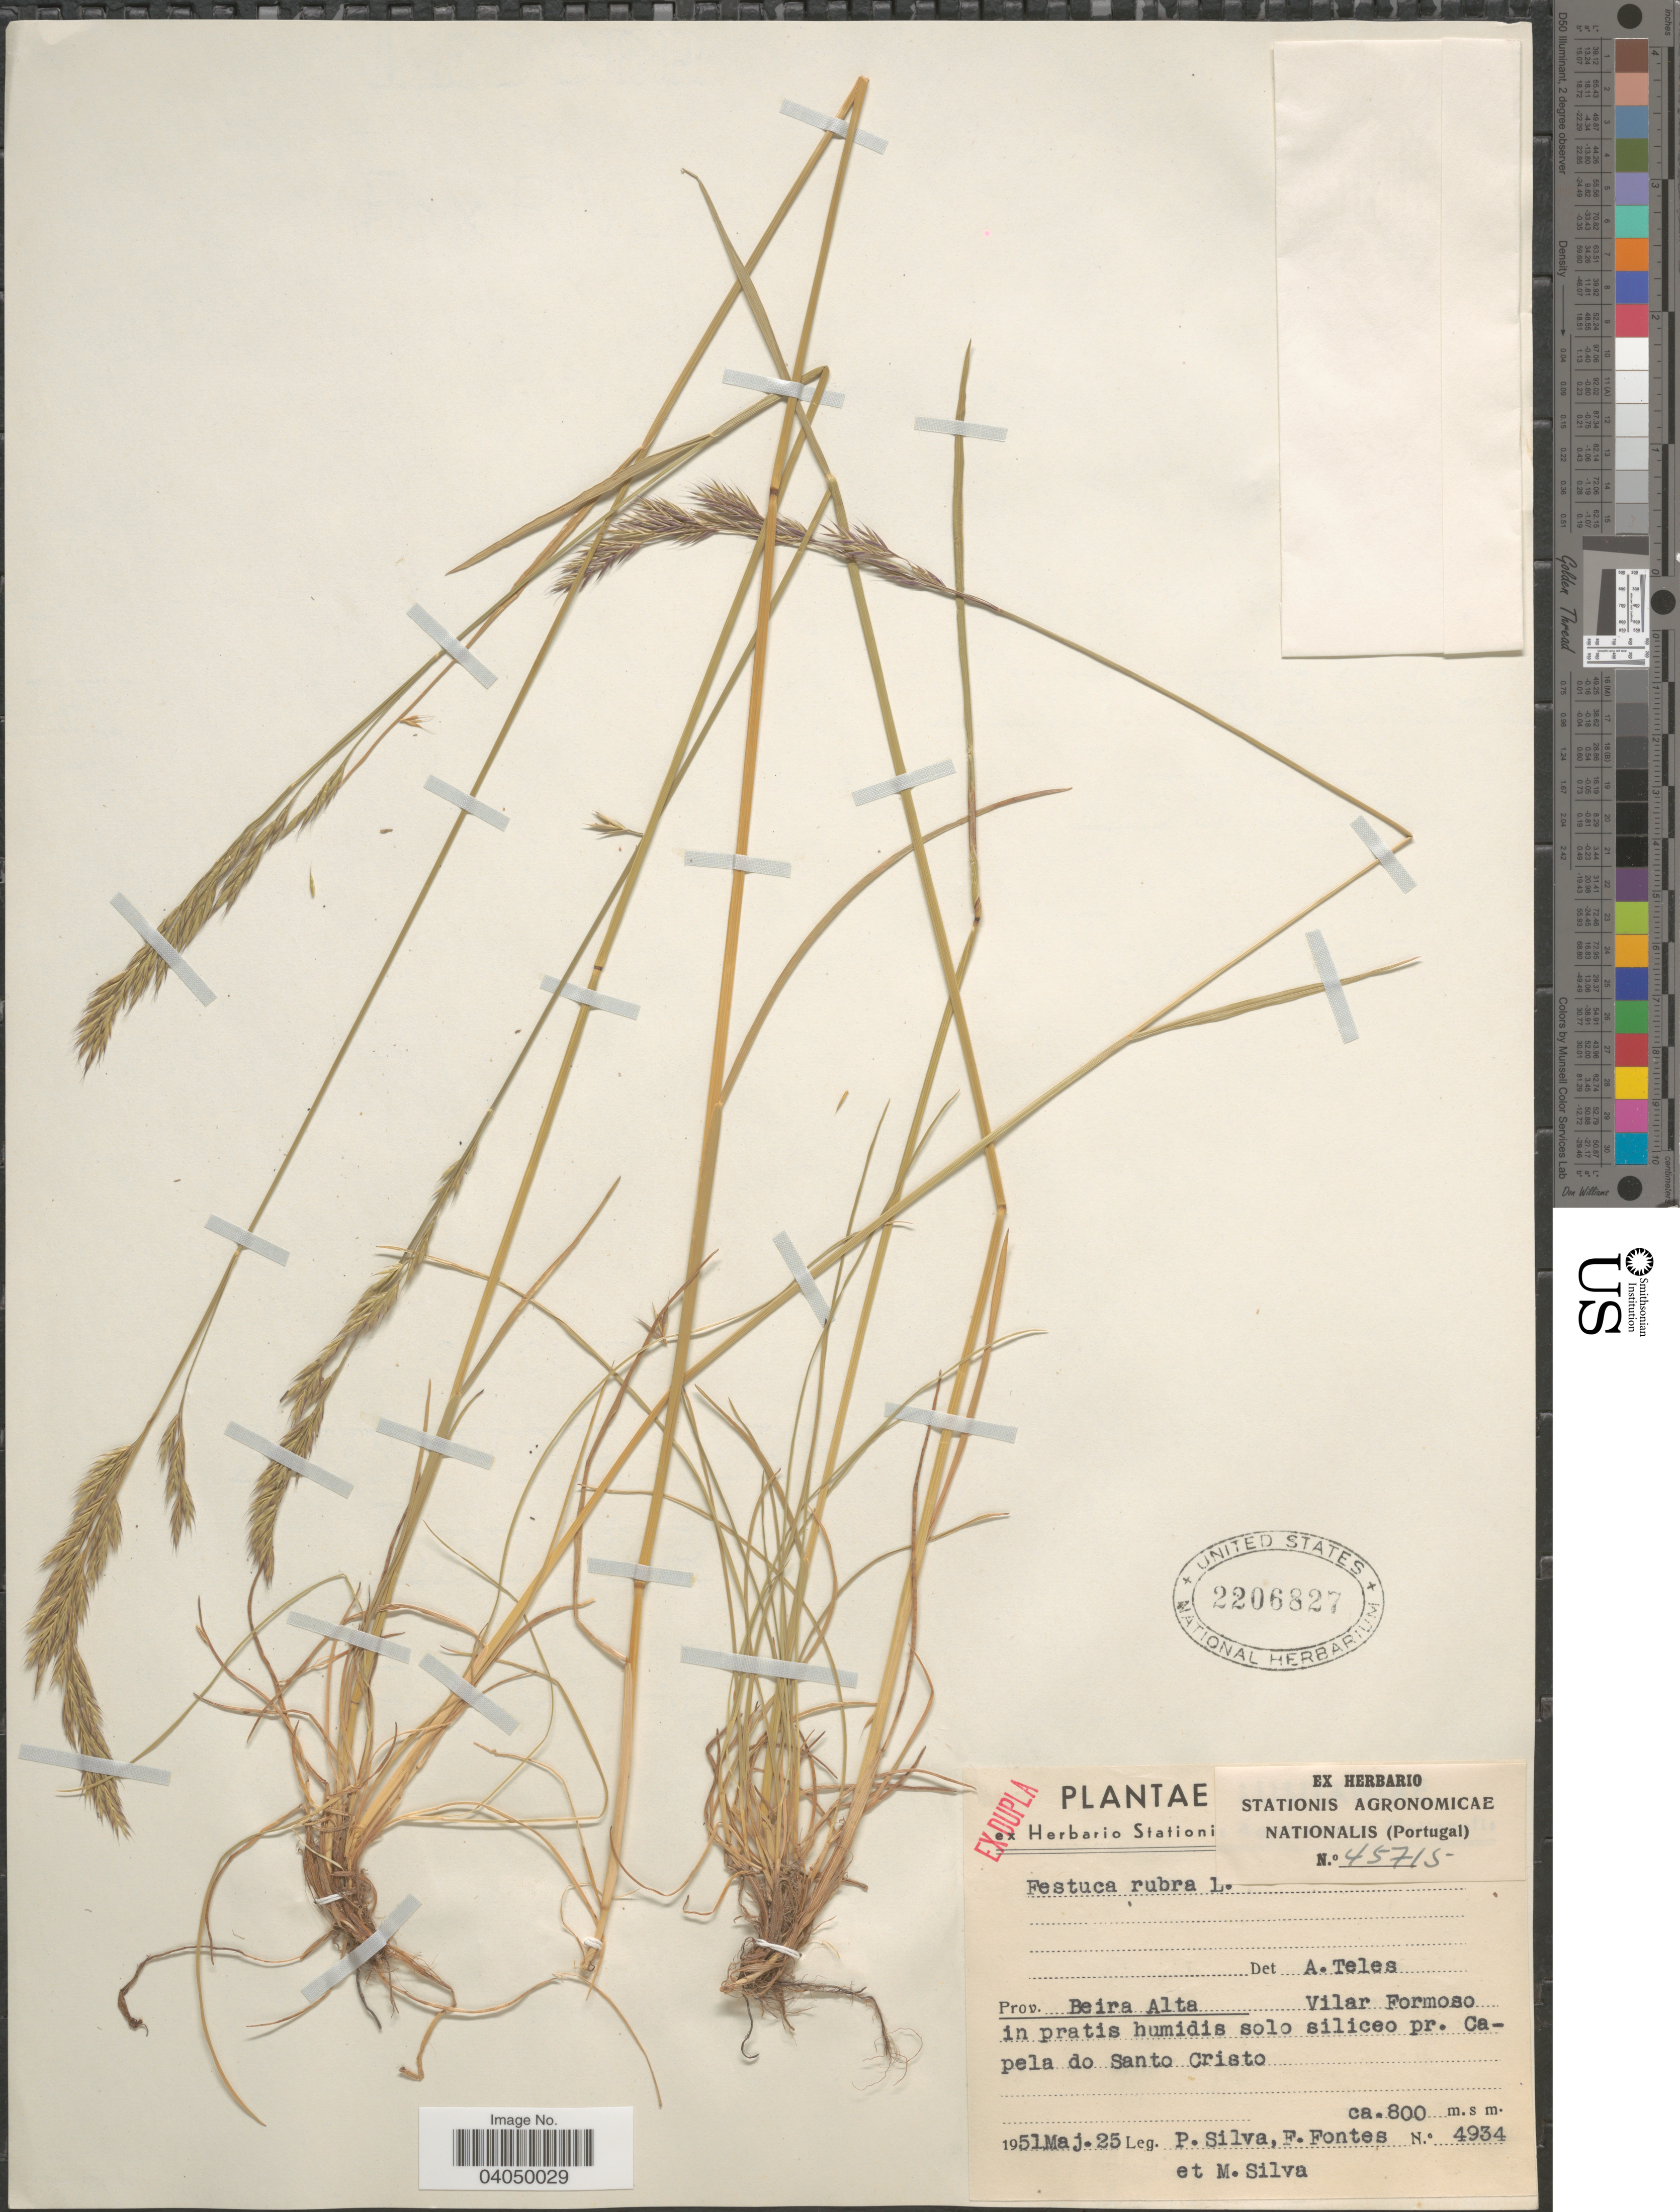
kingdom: Plantae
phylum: Tracheophyta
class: Liliopsida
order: Poales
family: Poaceae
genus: Festuca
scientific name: Festuca rubra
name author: L.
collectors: P. Silva, Fontes, F. & M. Silva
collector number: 4934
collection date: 1951-05-25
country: Portugal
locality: Prov. Beira Alta. Vilar Formoso in pratis humidis solo siliceo pr. Capela do Santo Cristo.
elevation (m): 800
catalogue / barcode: US 2206827